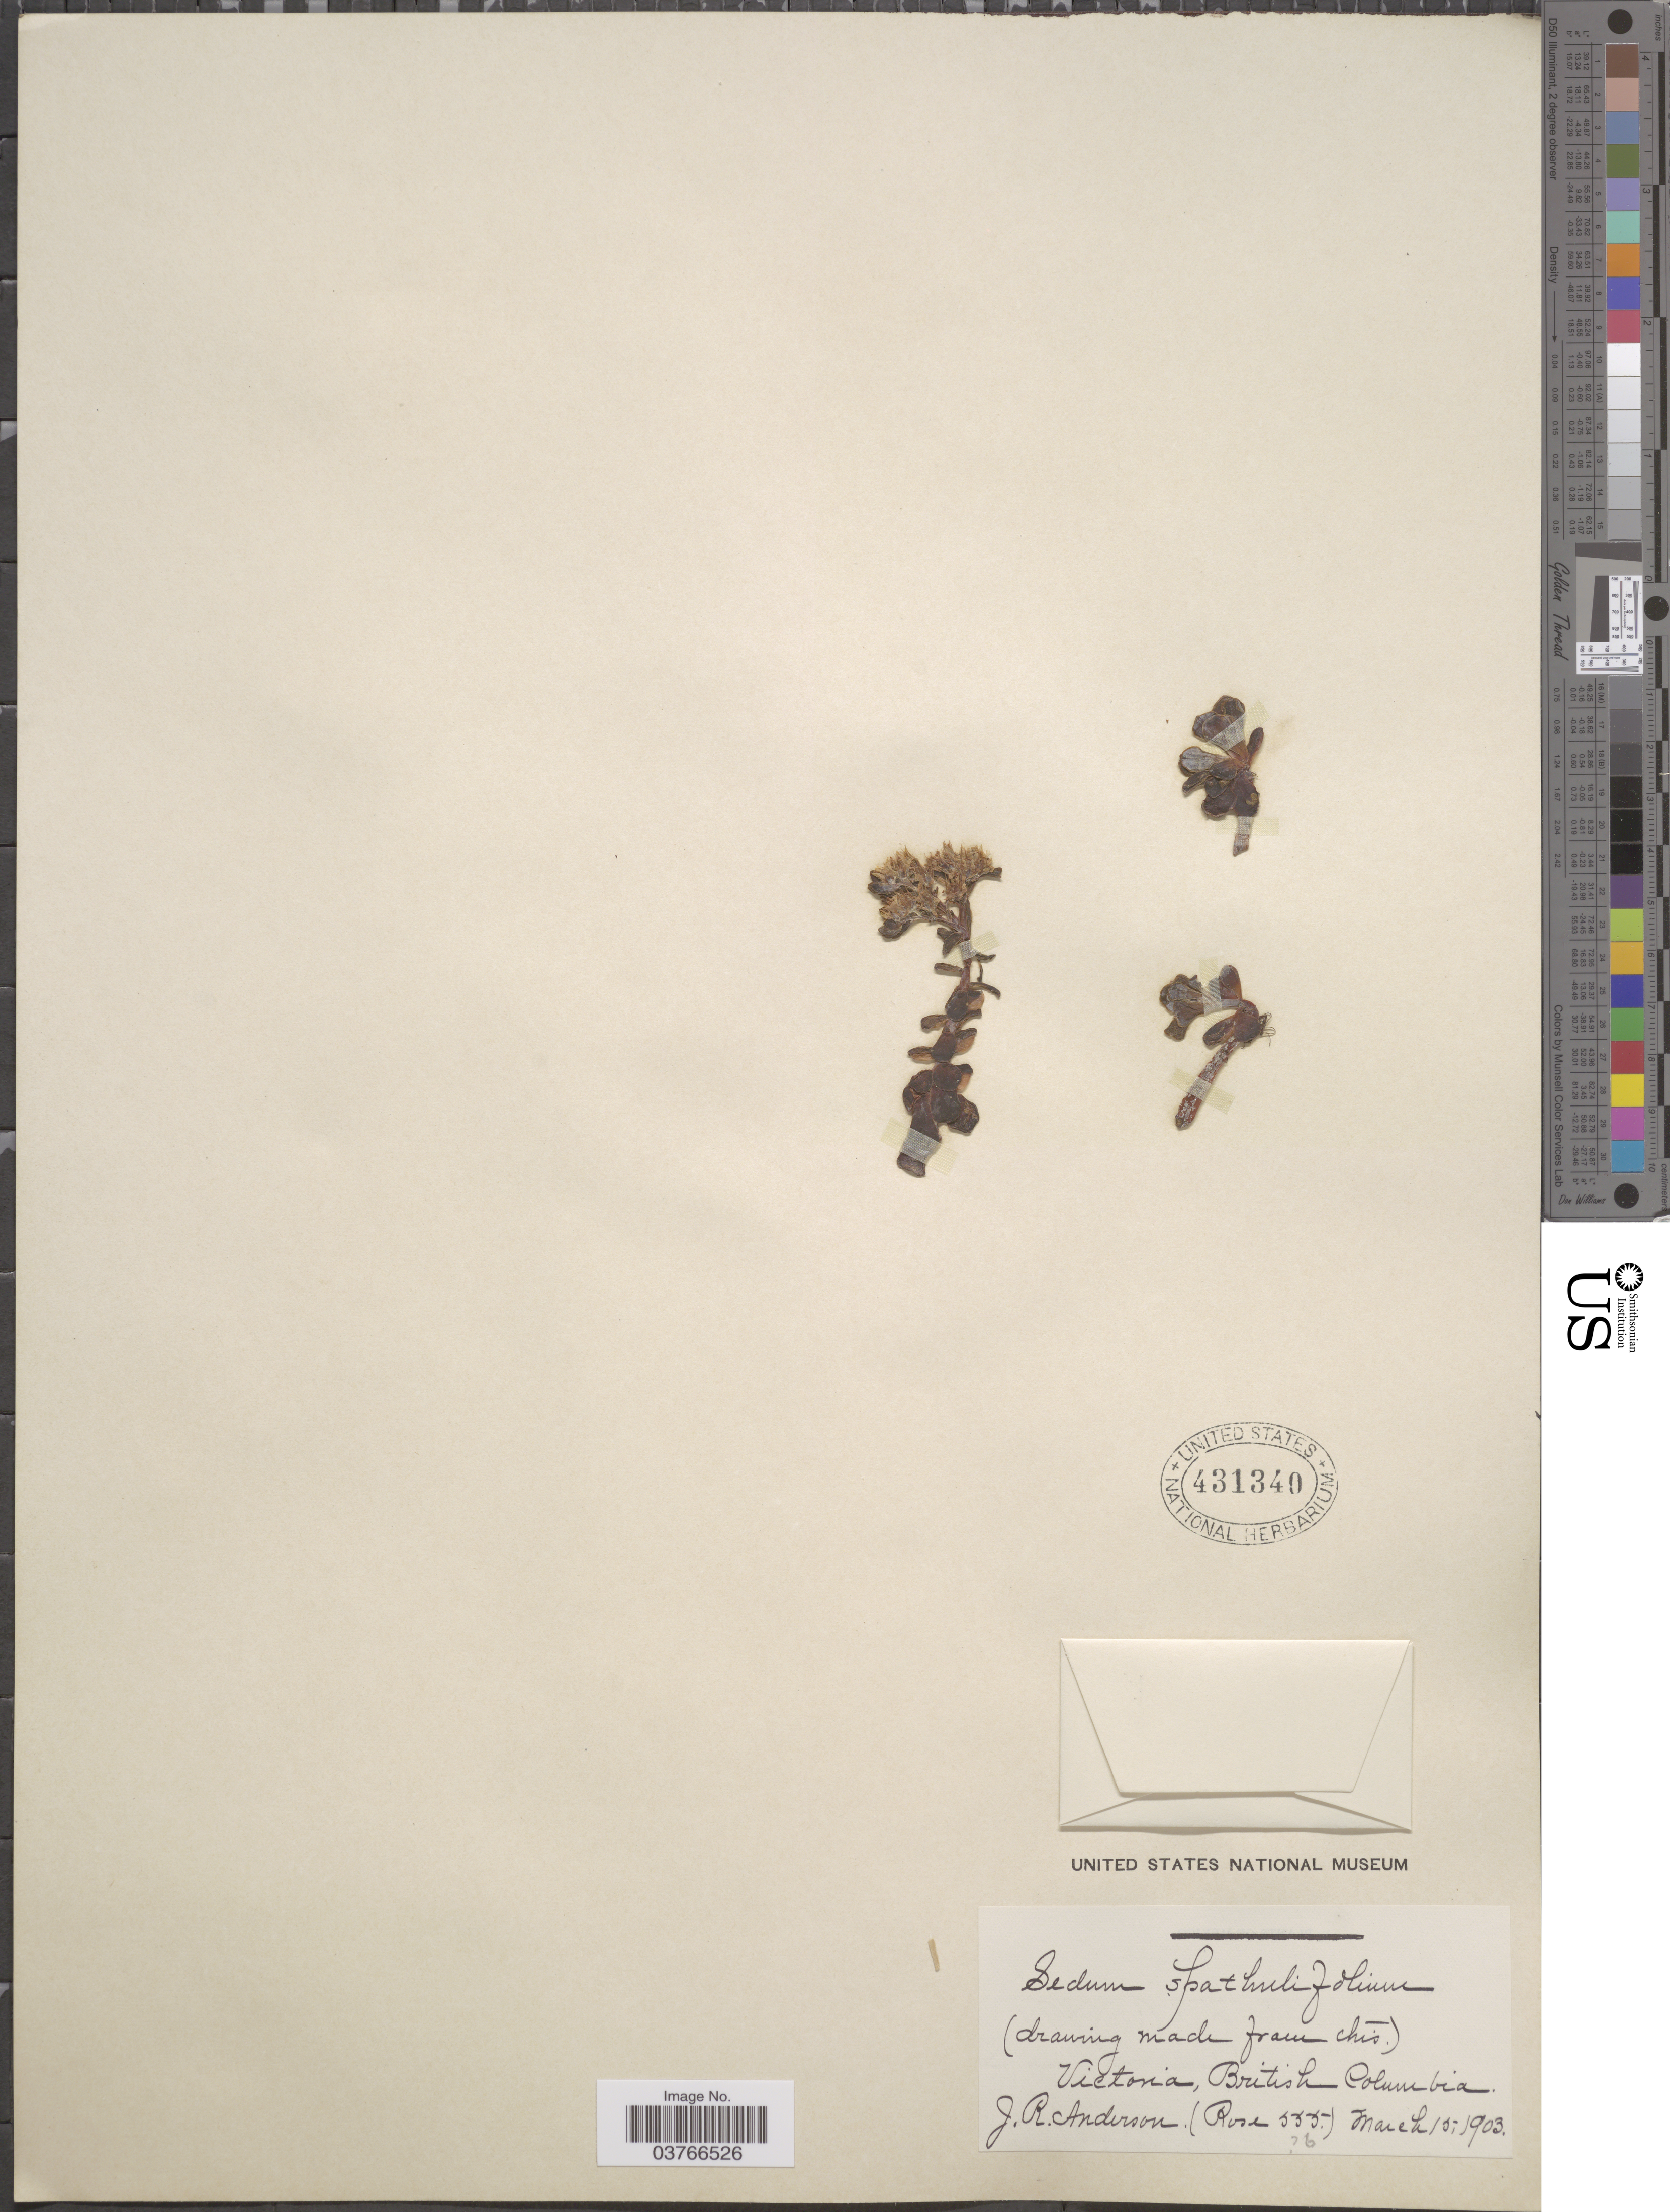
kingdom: Plantae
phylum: Tracheophyta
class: Magnoliopsida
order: Saxifragales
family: Crassulaceae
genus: Sedum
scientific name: Sedum spathulifolium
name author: Hook.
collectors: J. R. Anderson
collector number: Rose555?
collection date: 1903-03-15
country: Canada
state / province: British Columbia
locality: Victoria.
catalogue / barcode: US 431340